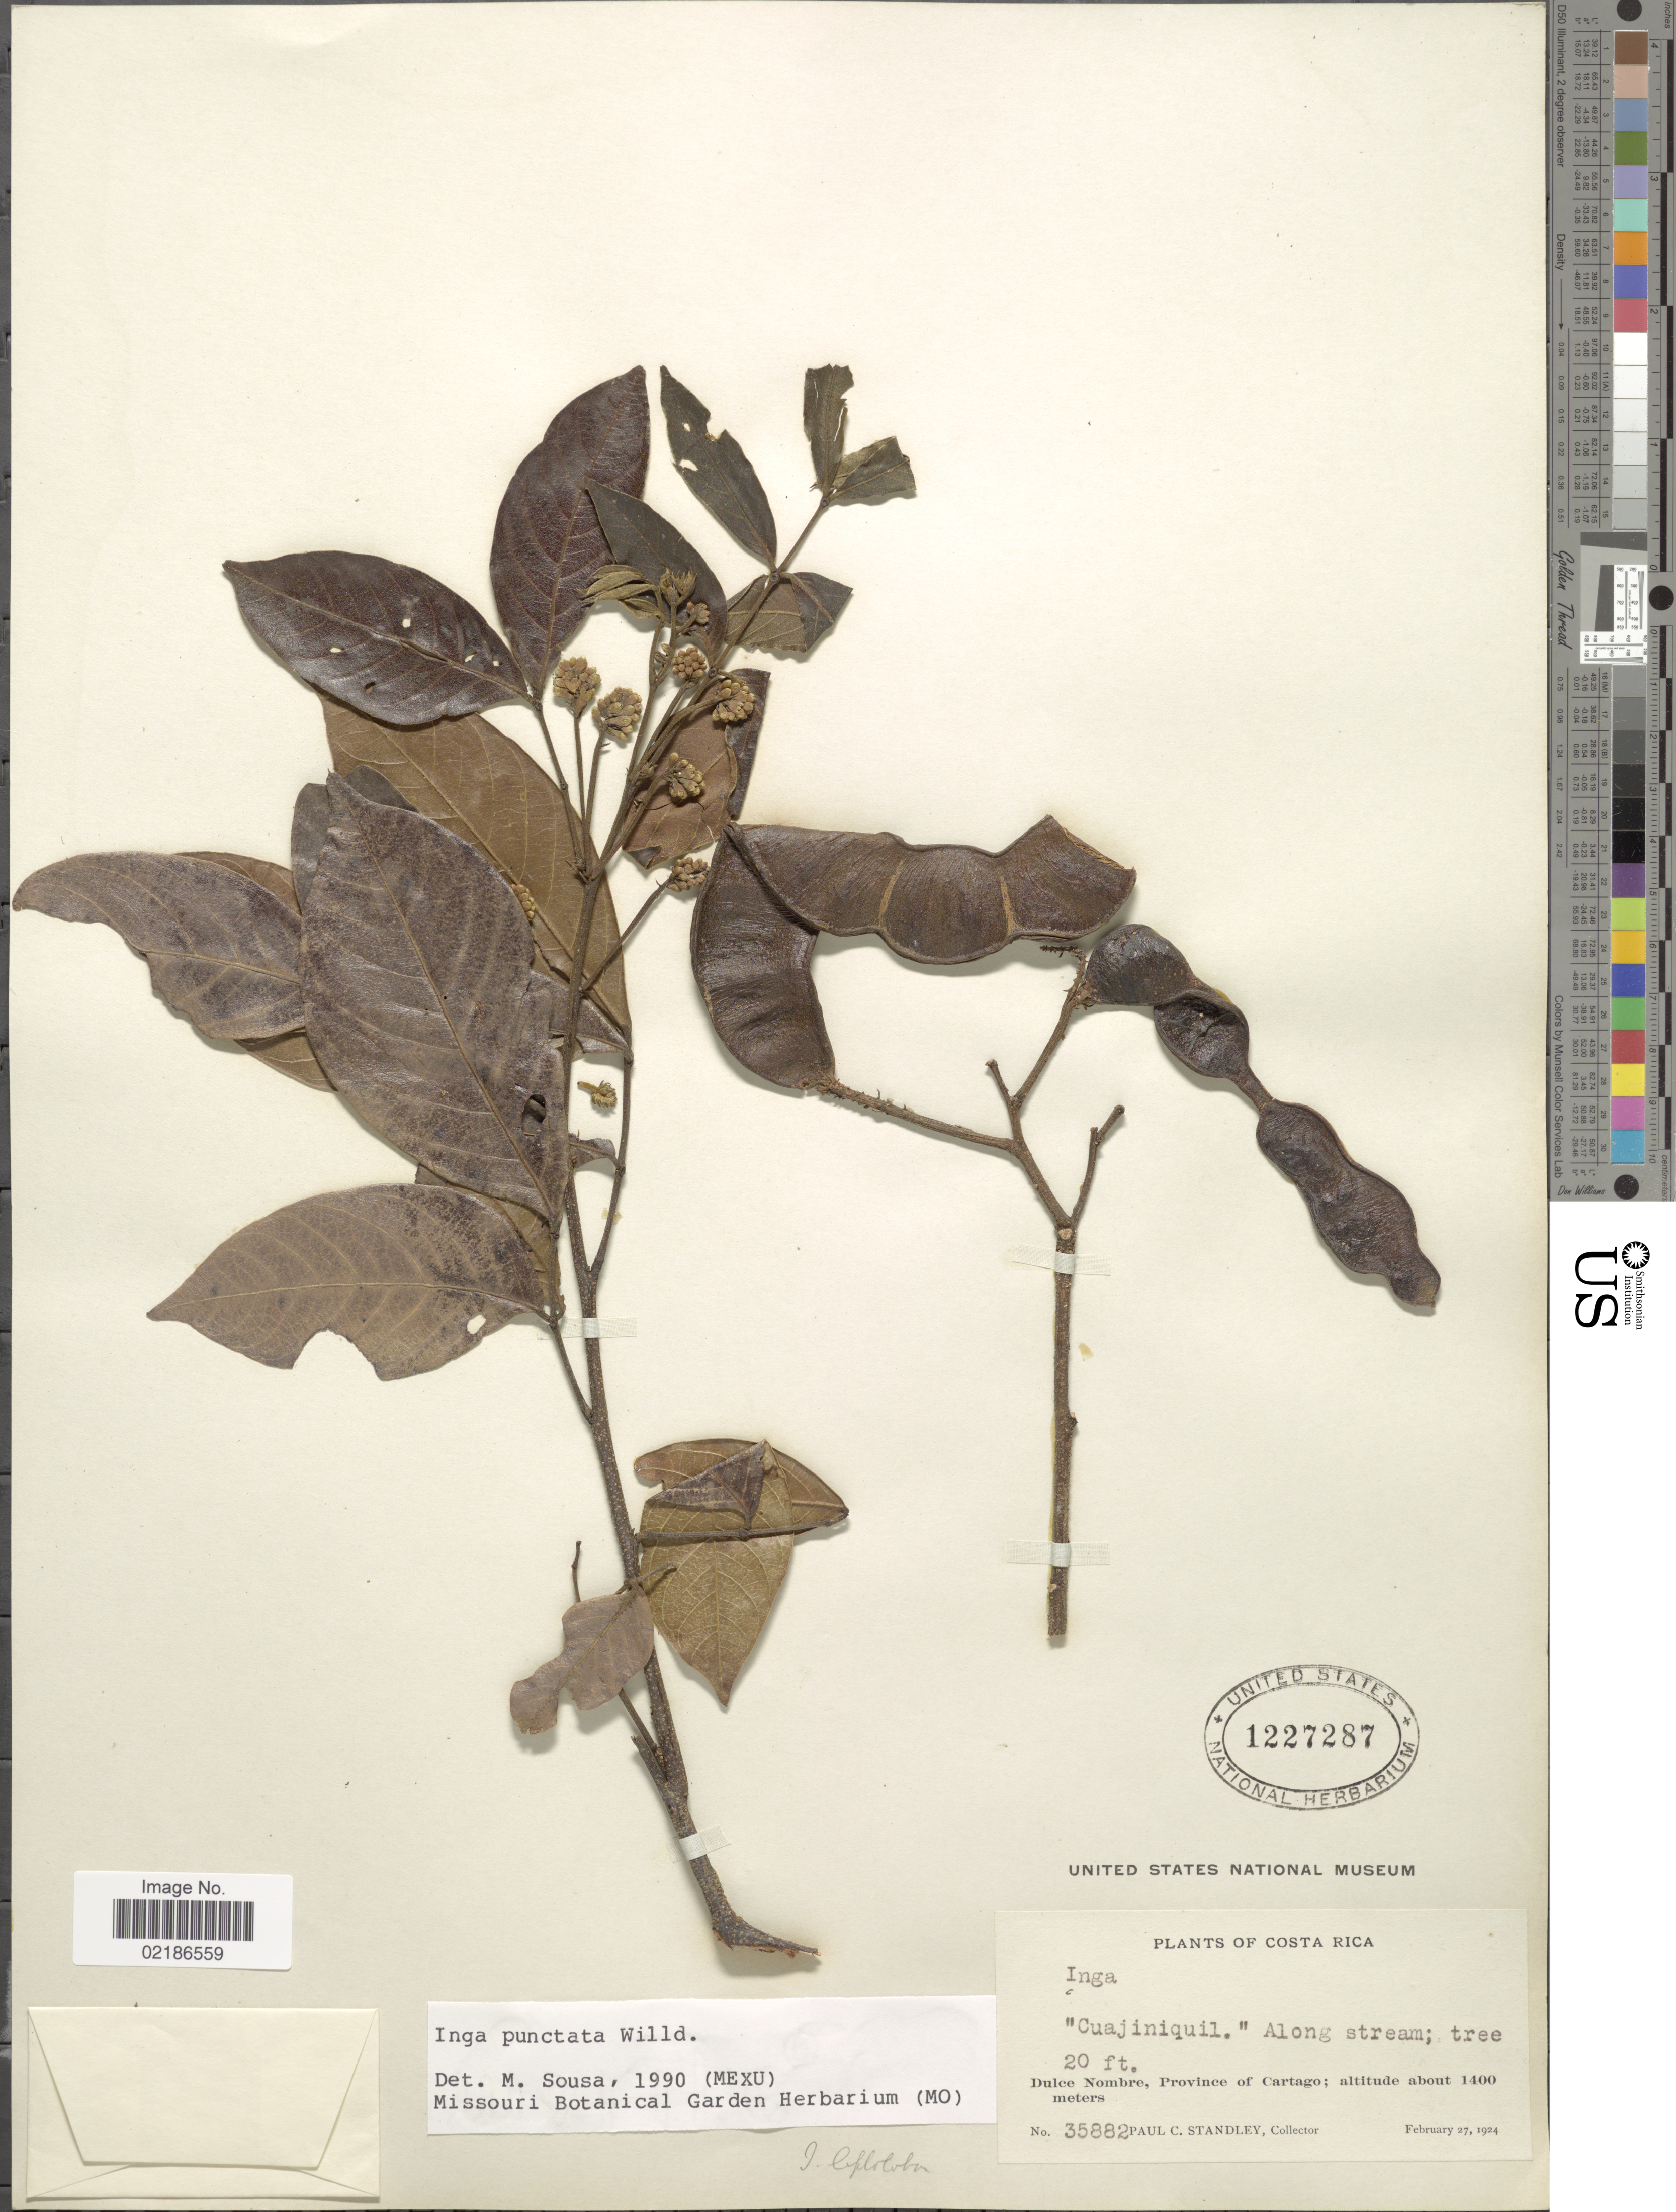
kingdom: Plantae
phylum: Tracheophyta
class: Magnoliopsida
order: Fabales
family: Fabaceae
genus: Inga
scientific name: Inga punctata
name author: Willd.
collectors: P. C. Standley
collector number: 35882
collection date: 1924-02-27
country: Costa Rica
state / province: Cartago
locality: Dulce Nombre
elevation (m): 1400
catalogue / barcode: US 1227287